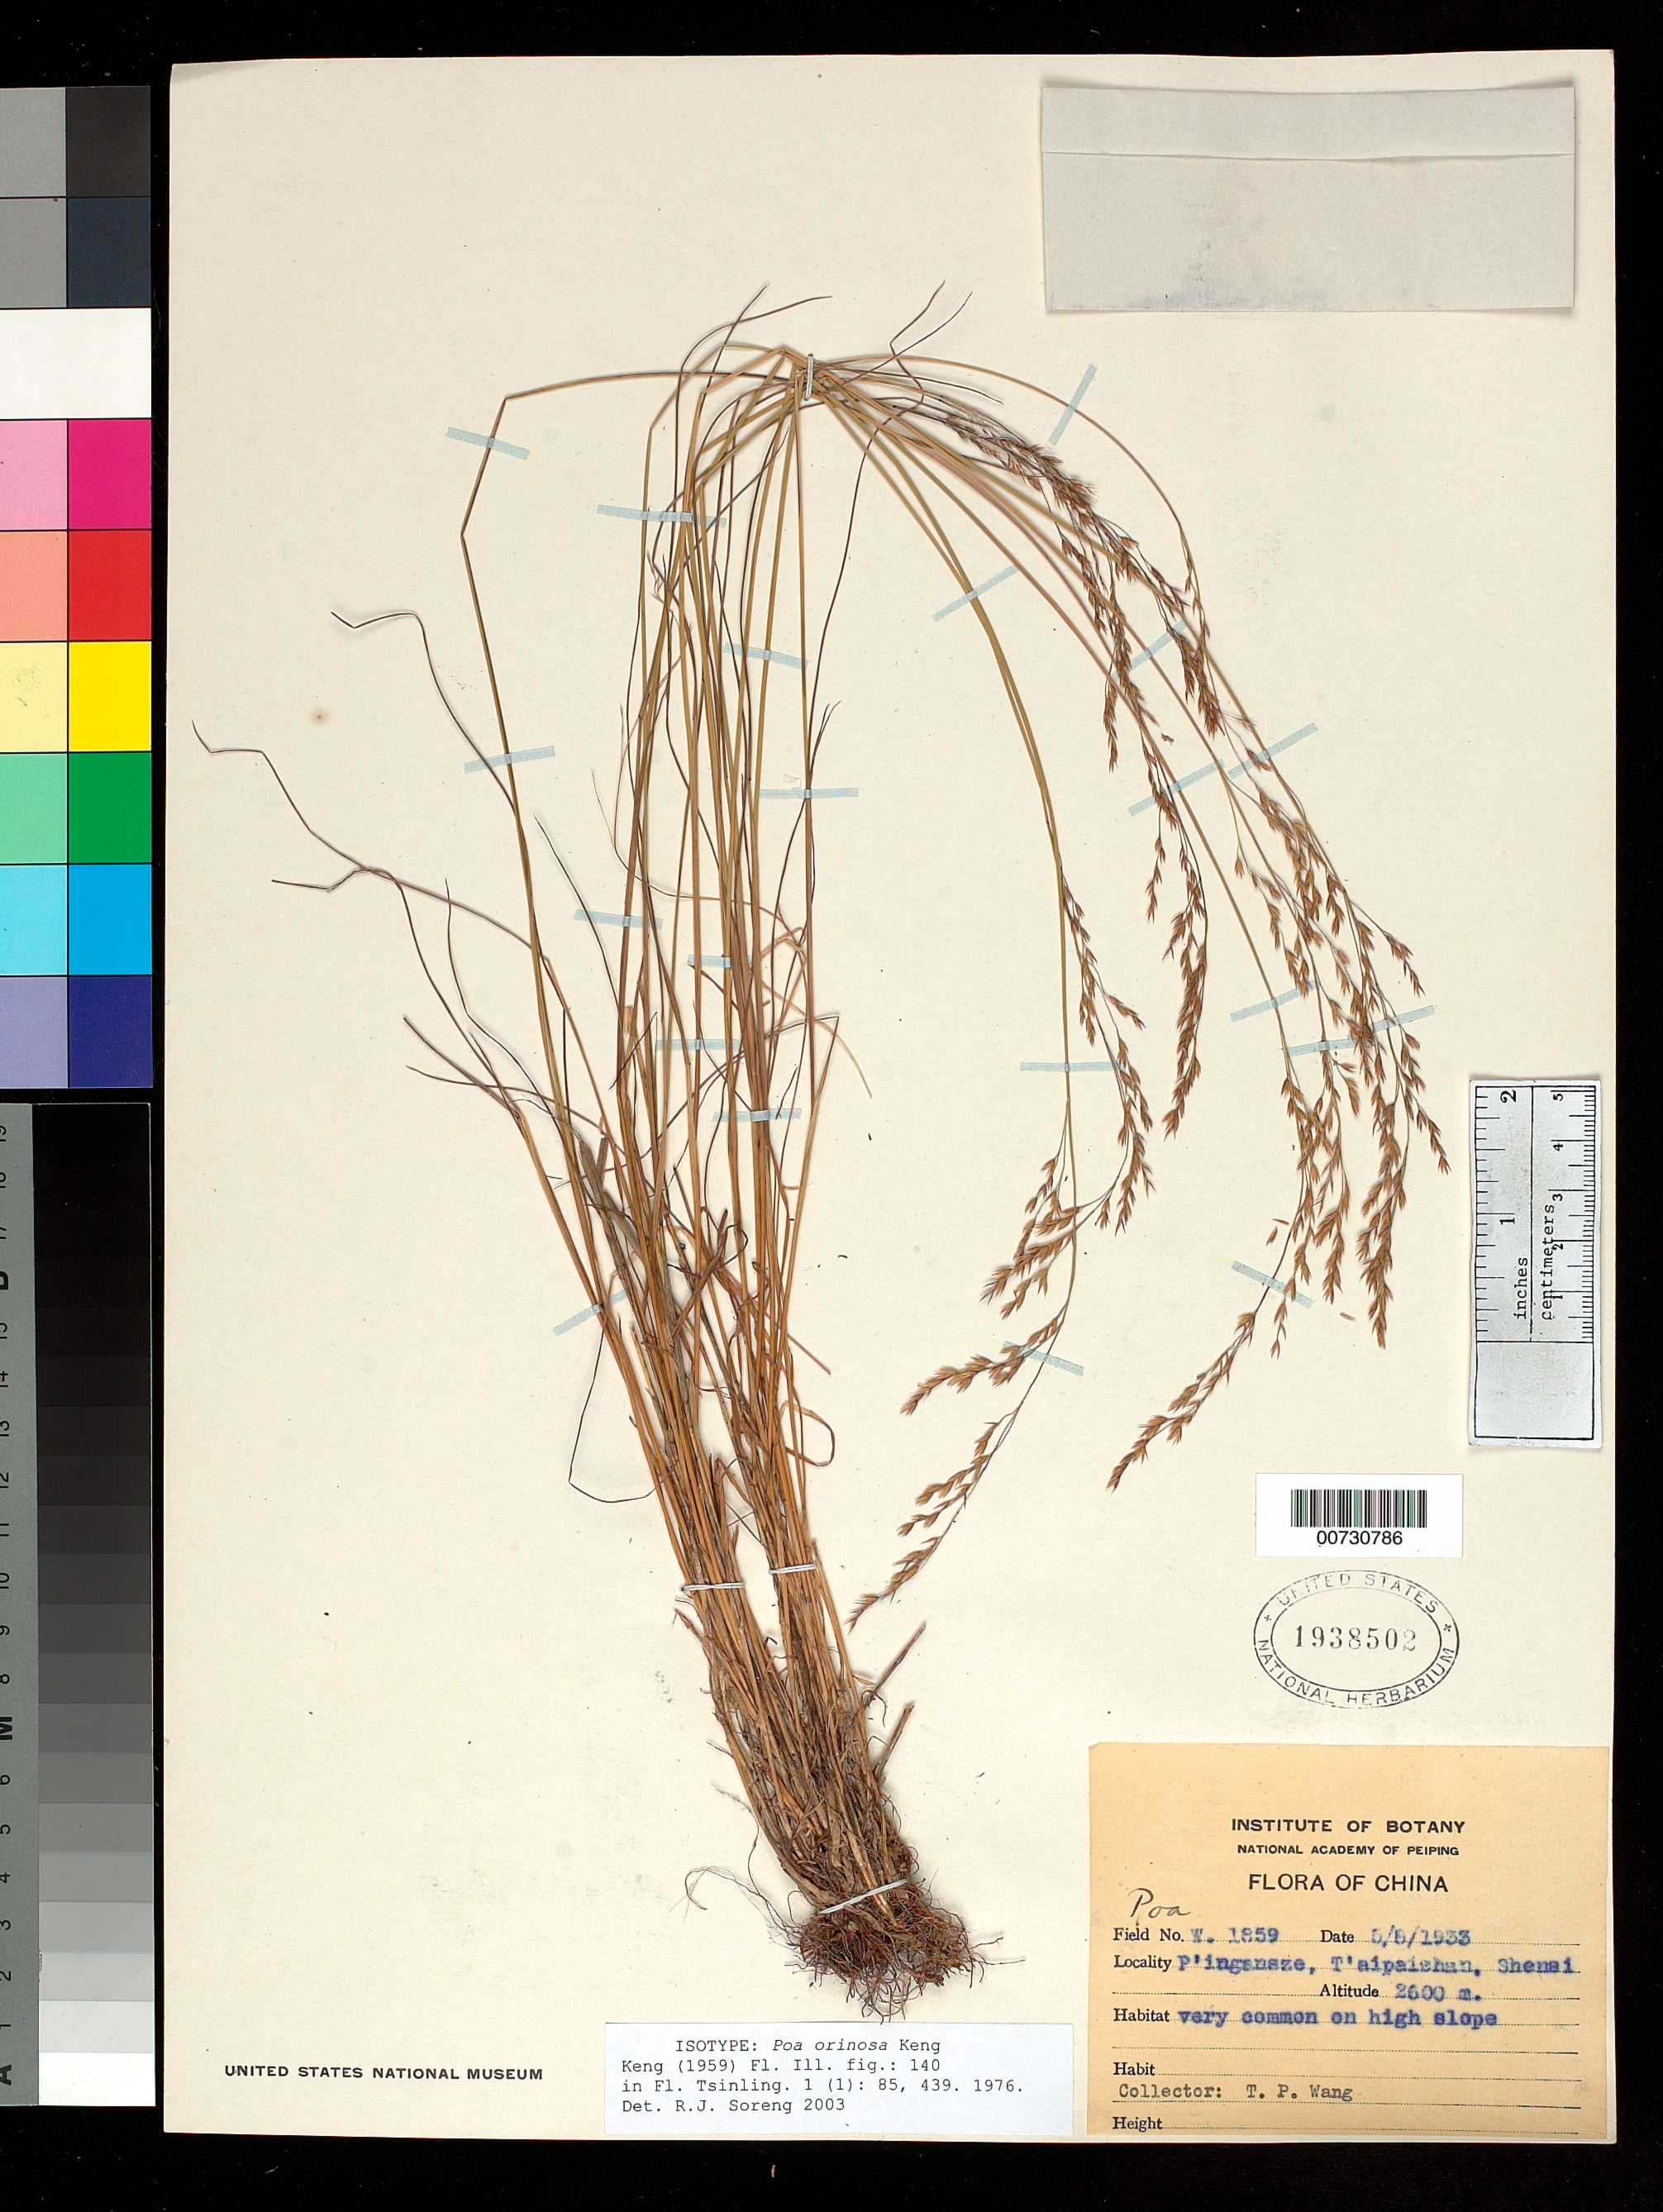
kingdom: Plantae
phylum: Tracheophyta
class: Liliopsida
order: Poales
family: Poaceae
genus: Poa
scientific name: Poa orinosa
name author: Keng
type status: Isotype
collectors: T. Wang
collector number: W. 1859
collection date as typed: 08 May 1933 or 05 Aug 1933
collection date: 1933-05-08 or 1933-08-05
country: China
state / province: Shaanxi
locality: P'ingansze, T'aipaishan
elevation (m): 2600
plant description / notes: Published earlier as nom. inval. (lacking Latin descr. or diagn.)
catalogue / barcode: US 1938502